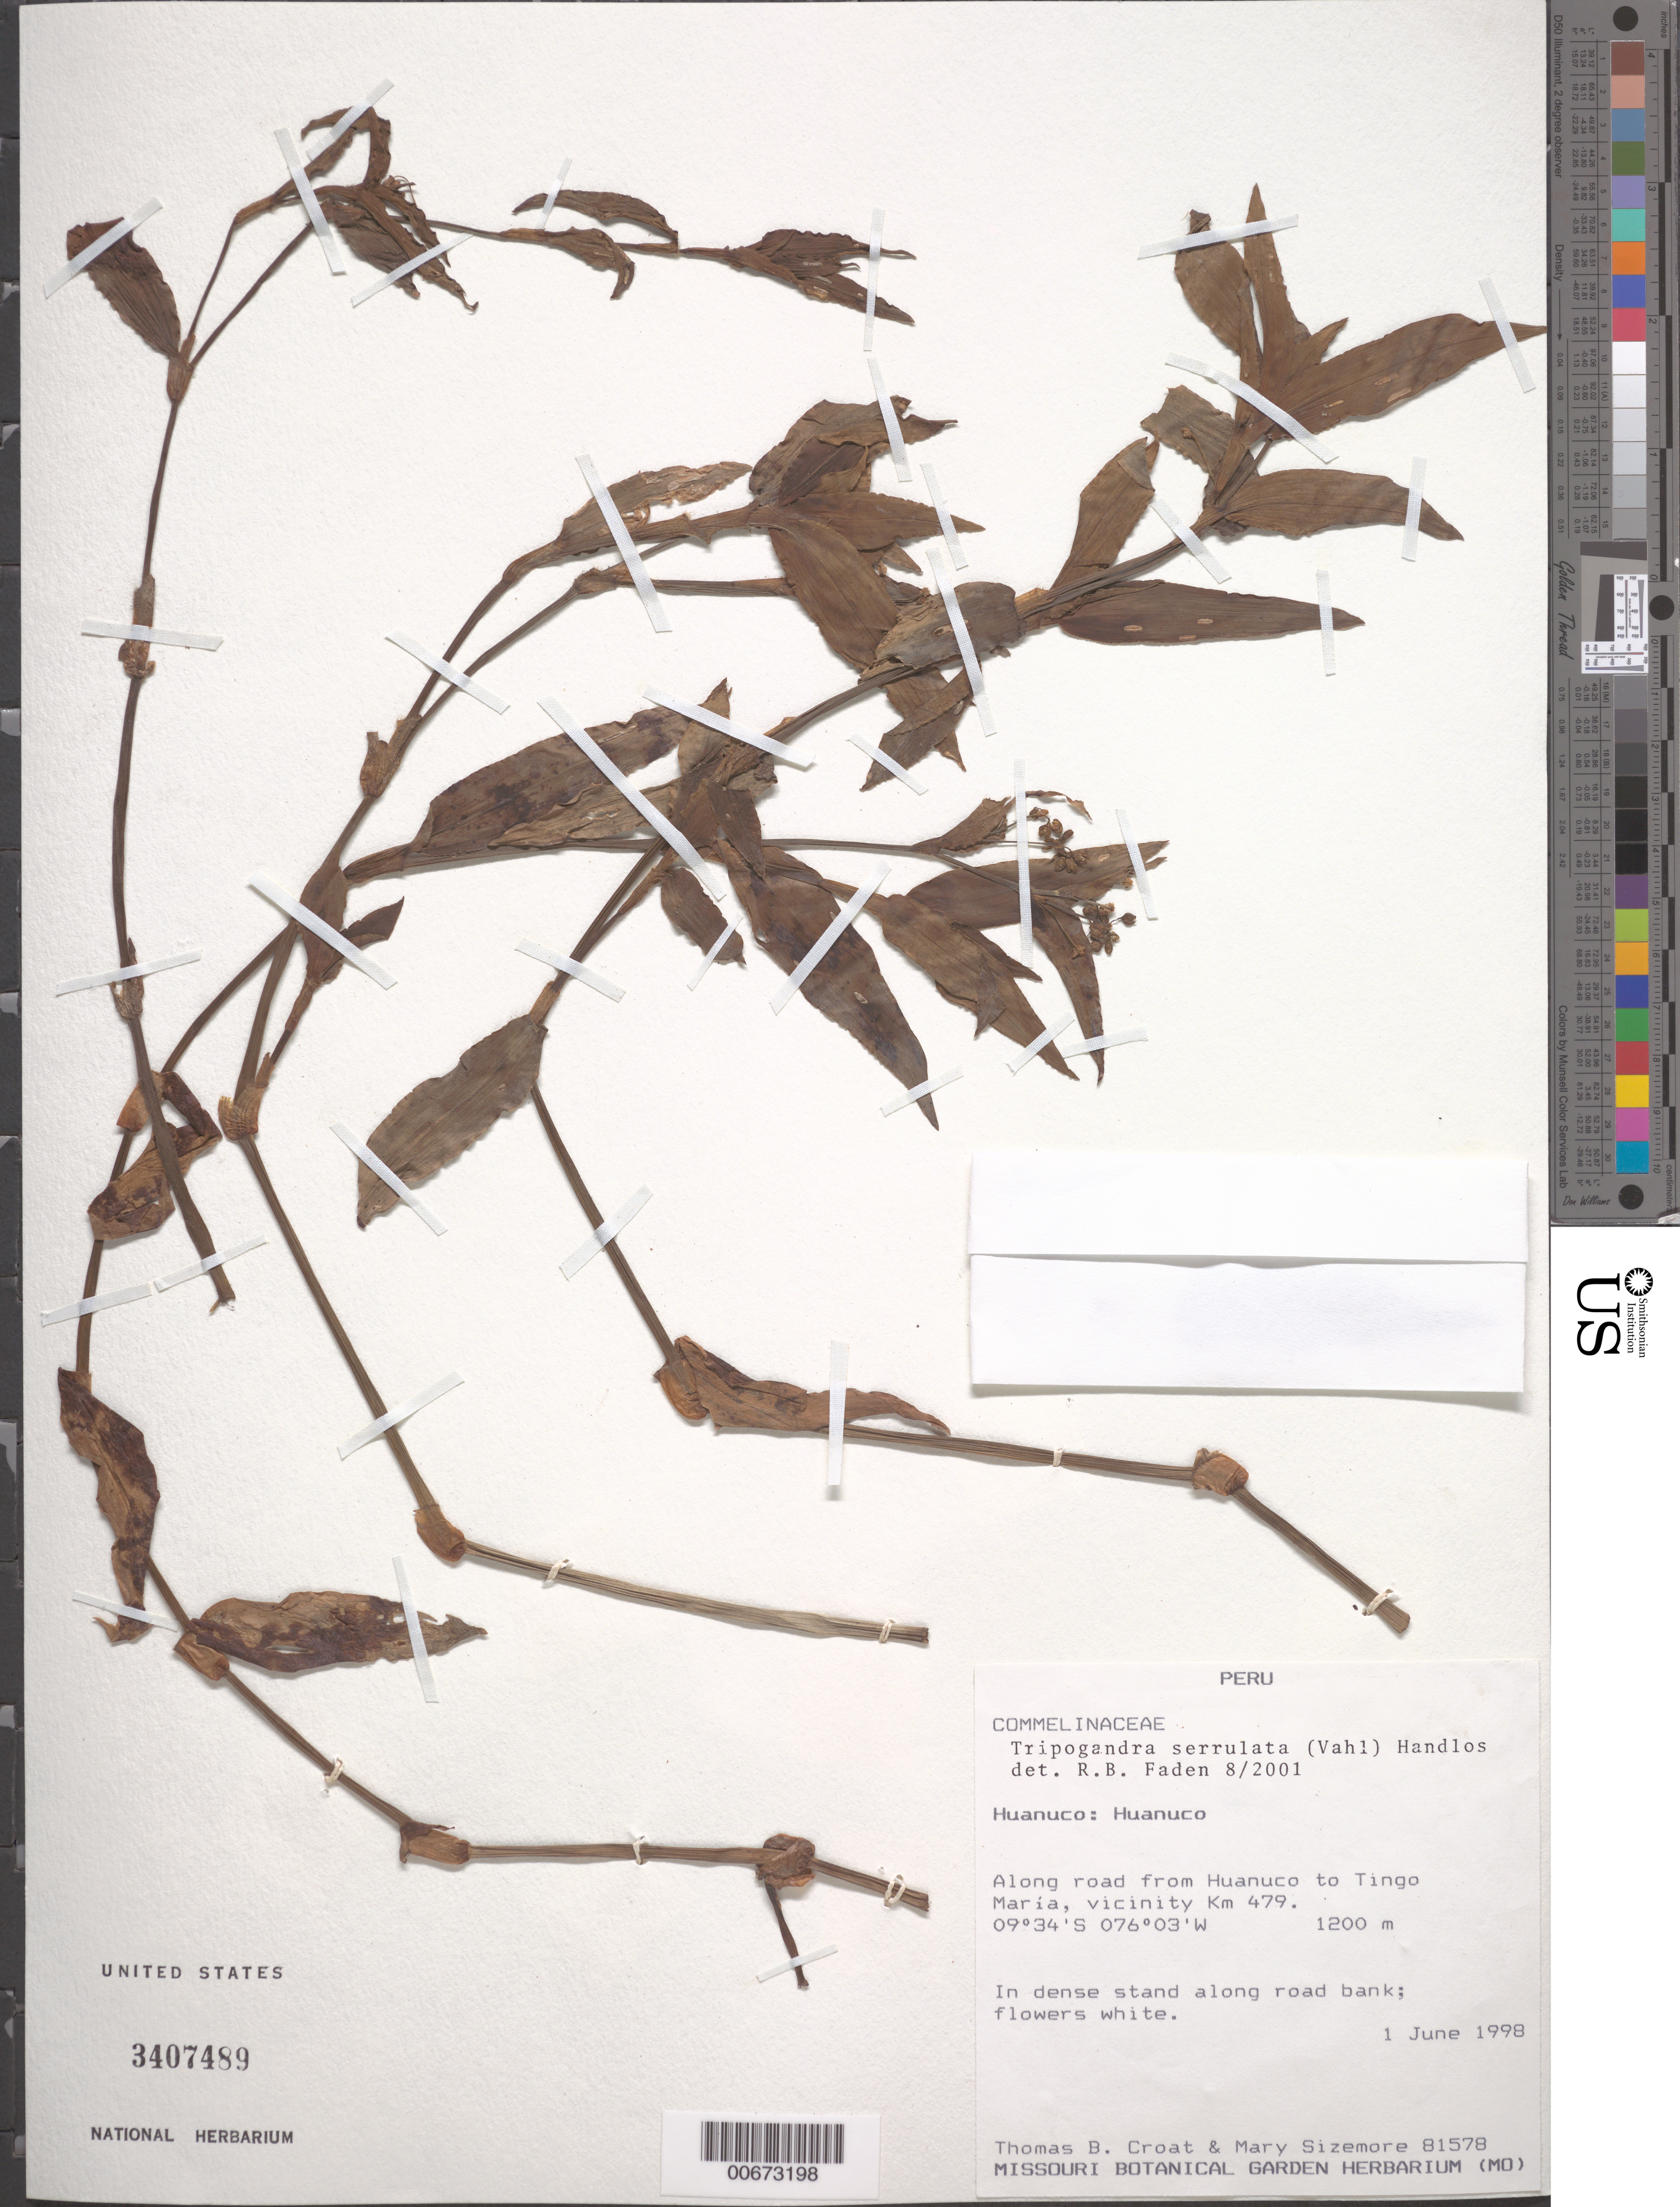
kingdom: Plantae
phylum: Tracheophyta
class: Liliopsida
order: Commelinales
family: Commelinaceae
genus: Tripogandra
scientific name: Tripogandra serrulata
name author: (Vahl) Handlos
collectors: T. B. Croat & M. Sizemore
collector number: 81578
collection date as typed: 01 Jun 1998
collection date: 1998-06-01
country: Peru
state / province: Huánuco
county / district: Huánuco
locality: from Huánuco to Tingo María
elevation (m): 1200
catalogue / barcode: US 3407489